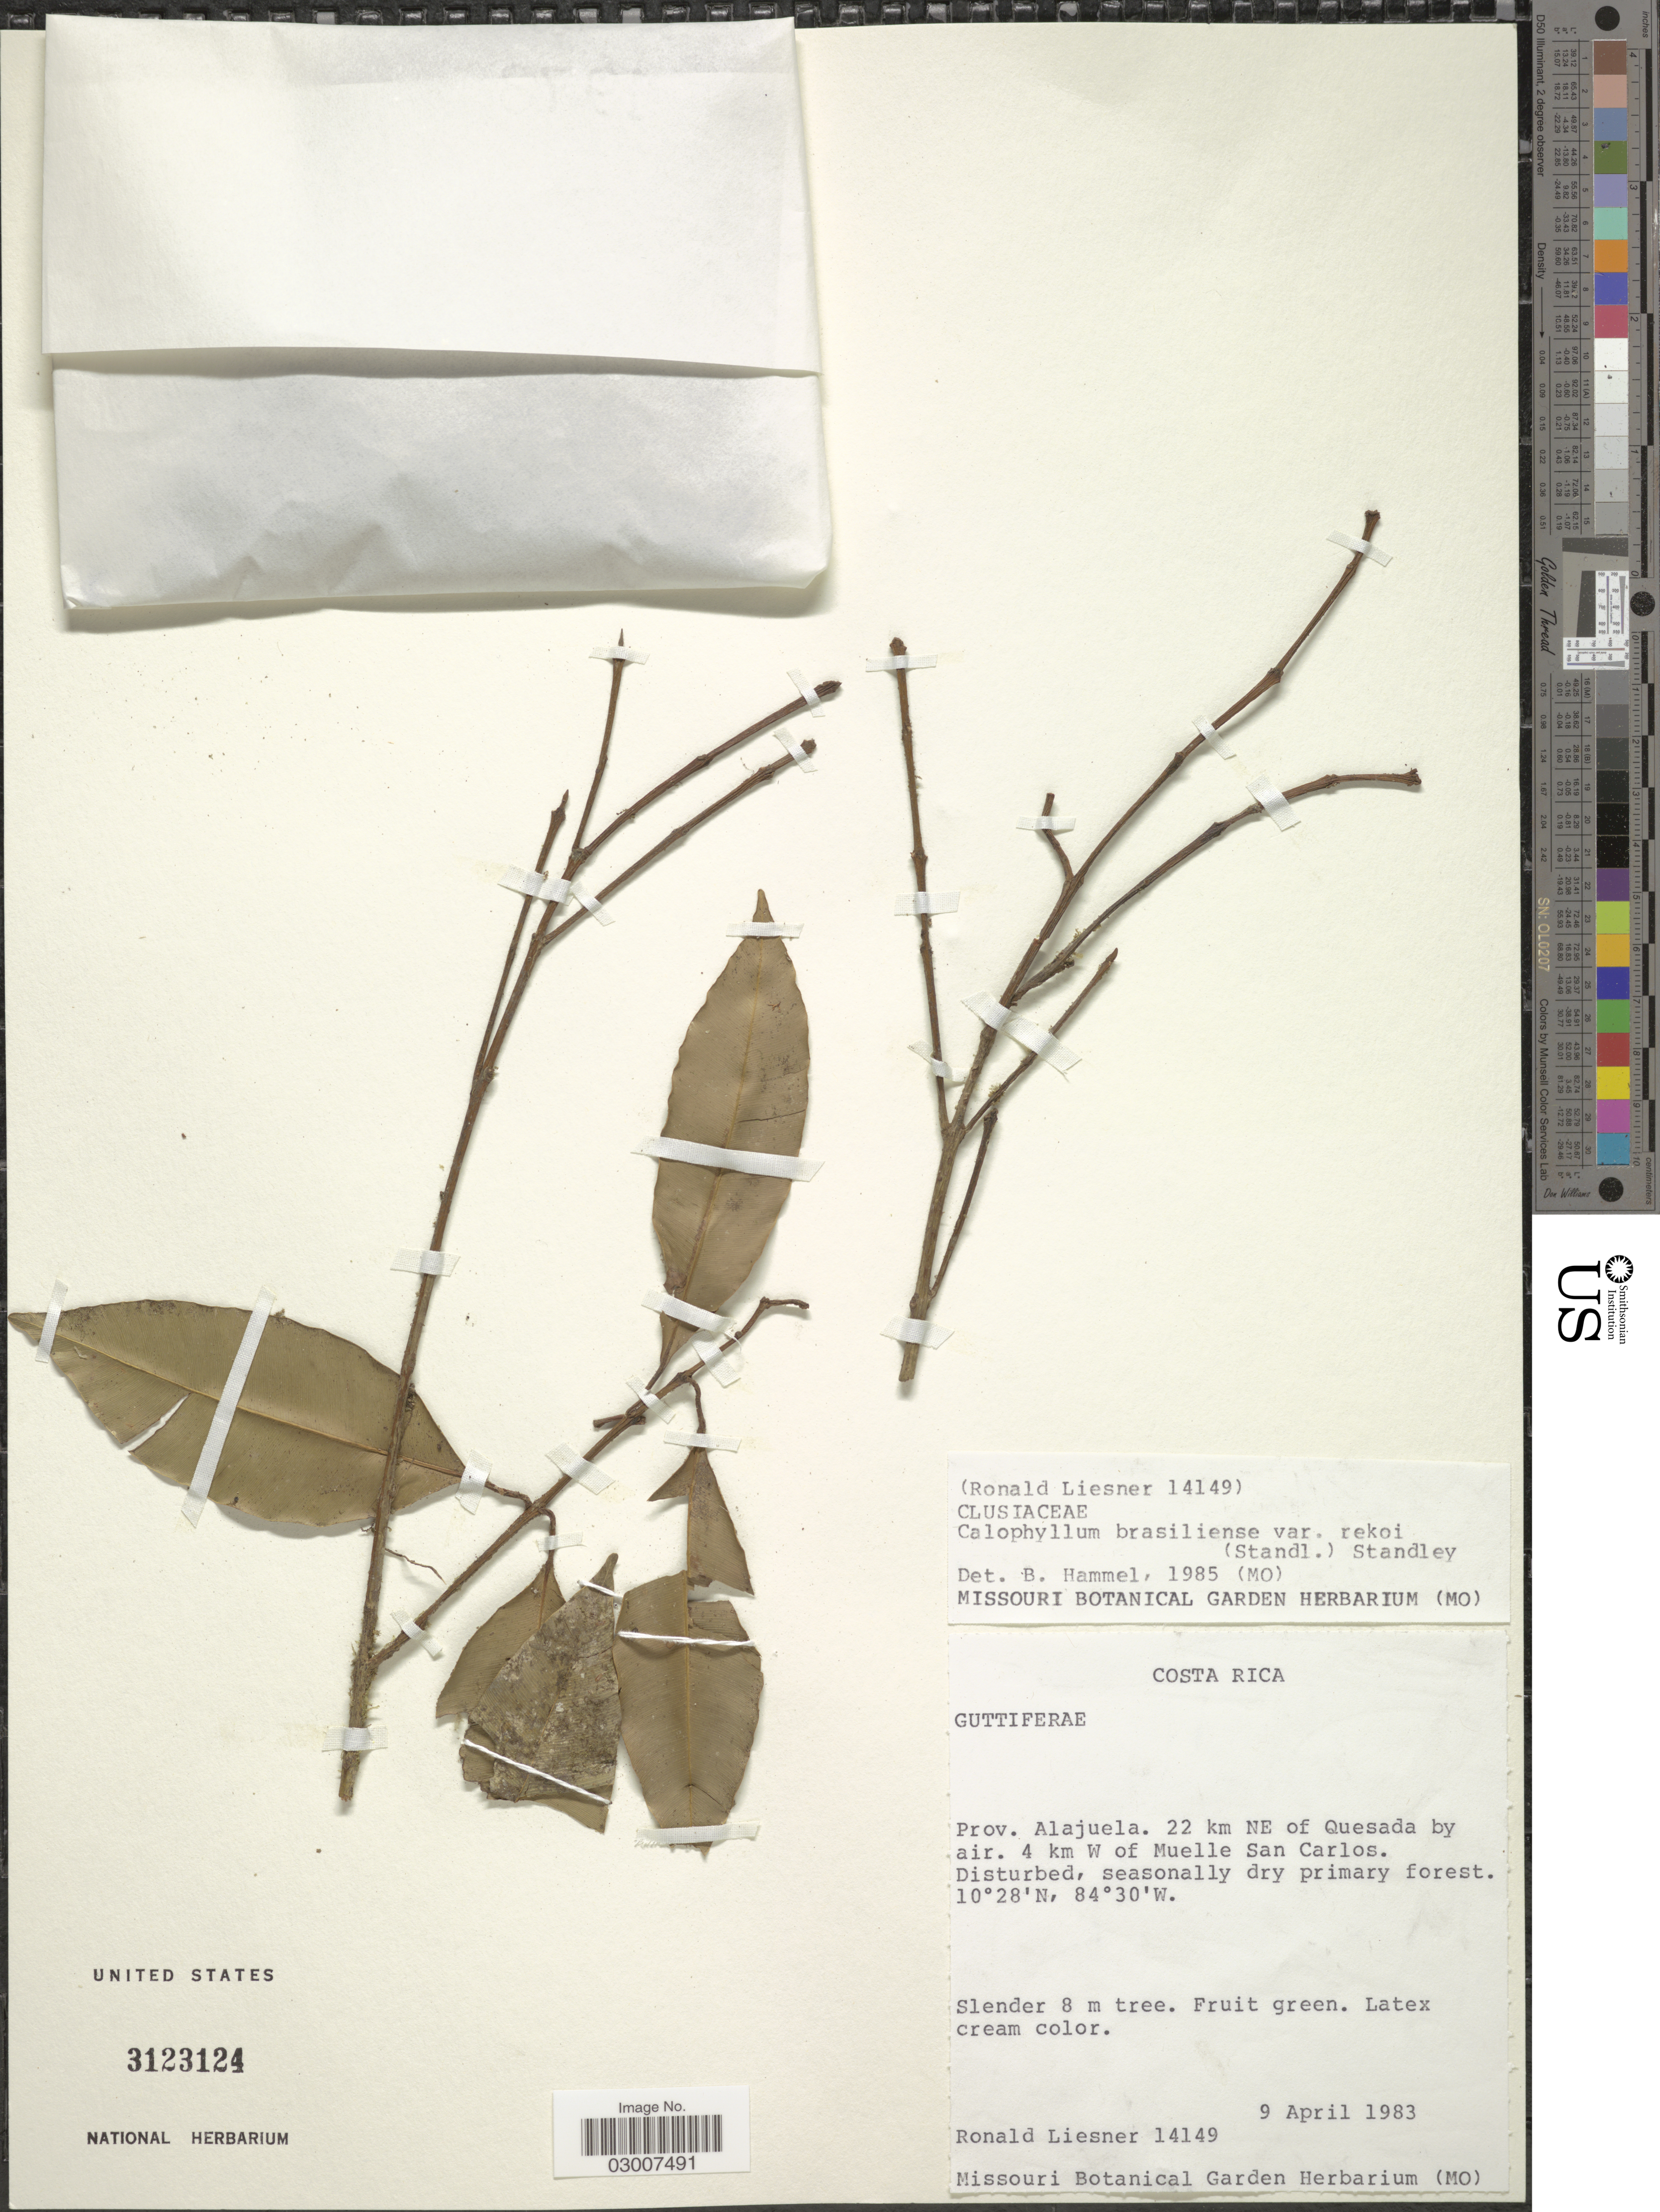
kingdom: Plantae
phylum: Tracheophyta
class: Magnoliopsida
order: Malpighiales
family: Calophyllaceae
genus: Calophyllum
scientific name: Calophyllum brasiliense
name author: Cambess.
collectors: R. L. Liesner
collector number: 14149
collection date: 1983-04-09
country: Costa Rica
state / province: Alajuela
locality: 22 km NE of Quesada by air. 4 km W of Muelle San Carlos.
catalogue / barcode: US 3123124